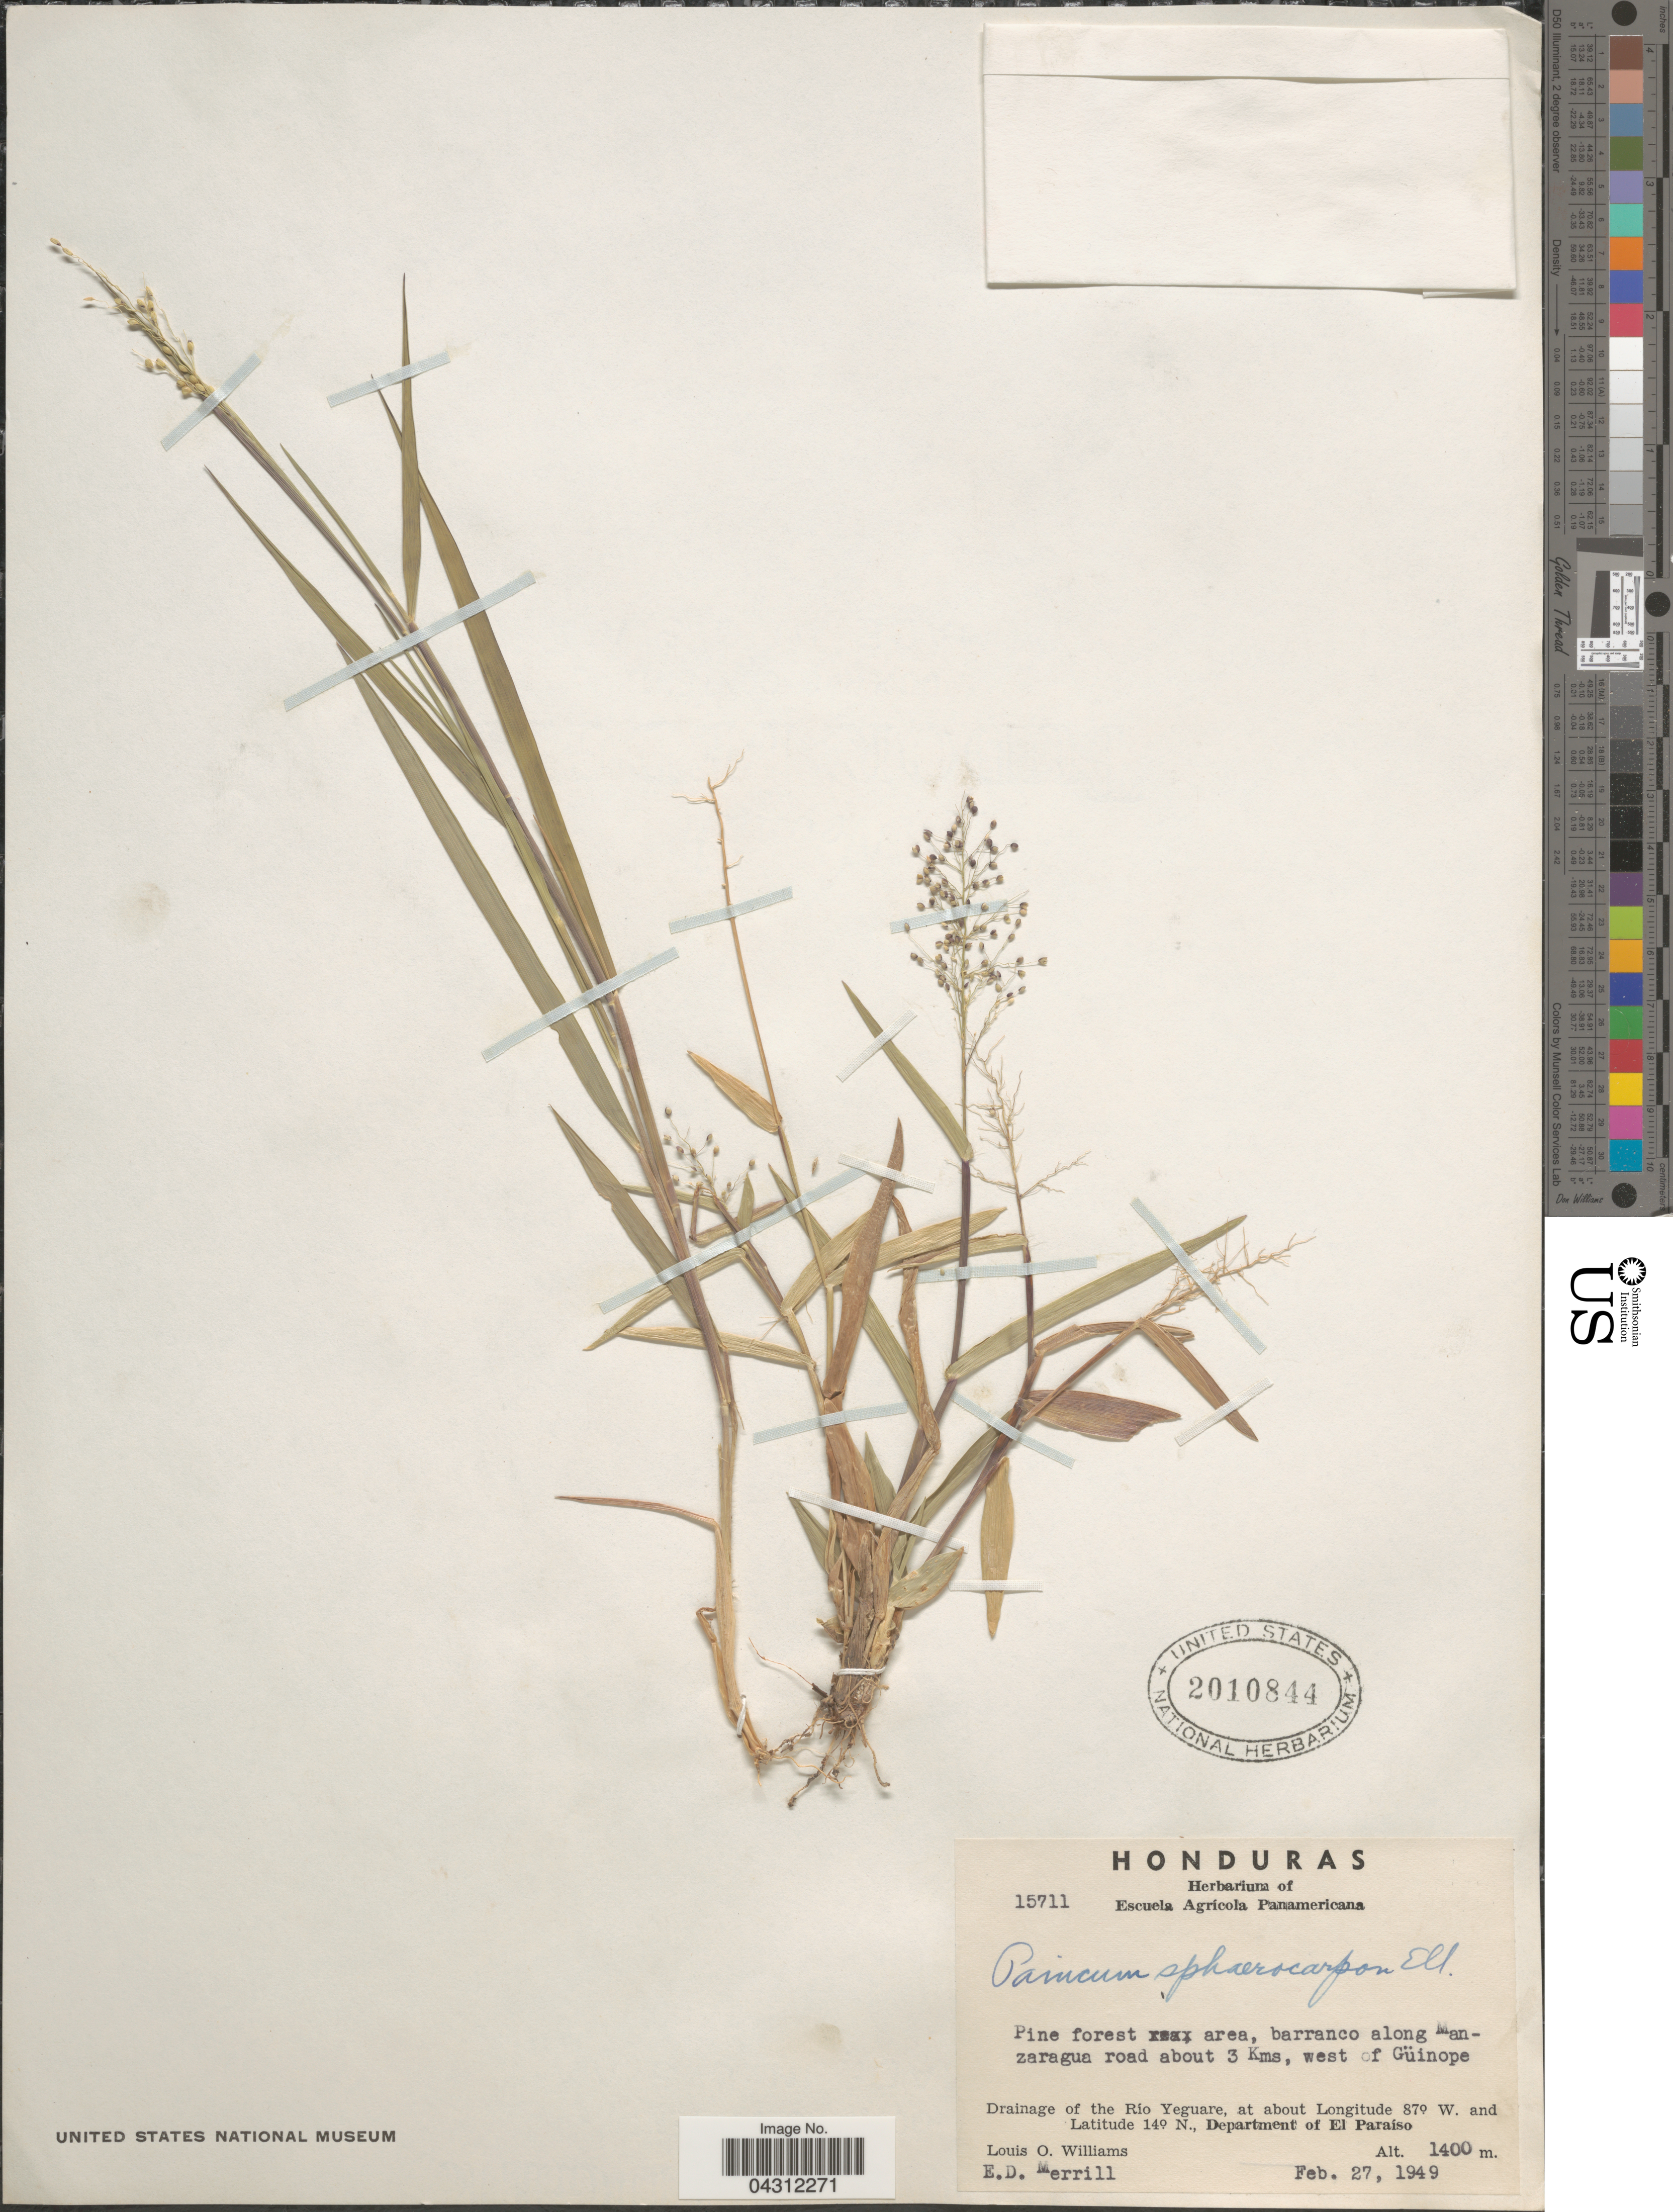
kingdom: Plantae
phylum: Tracheophyta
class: Liliopsida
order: Poales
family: Poaceae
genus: Dichanthelium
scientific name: Dichanthelium sphaerocarpon var. sphaerocarpon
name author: (Elliott) Gould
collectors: L. O. Williams & E. D. Merrill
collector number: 15711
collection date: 1949-02-27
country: Honduras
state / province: El Paraiso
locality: Pine forest area, barranco along Manzaragua road about 3 Kms, west of Güinope. Drainage of the Río Yeguare, Department of El Paraíso.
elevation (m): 1400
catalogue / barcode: US 2010844